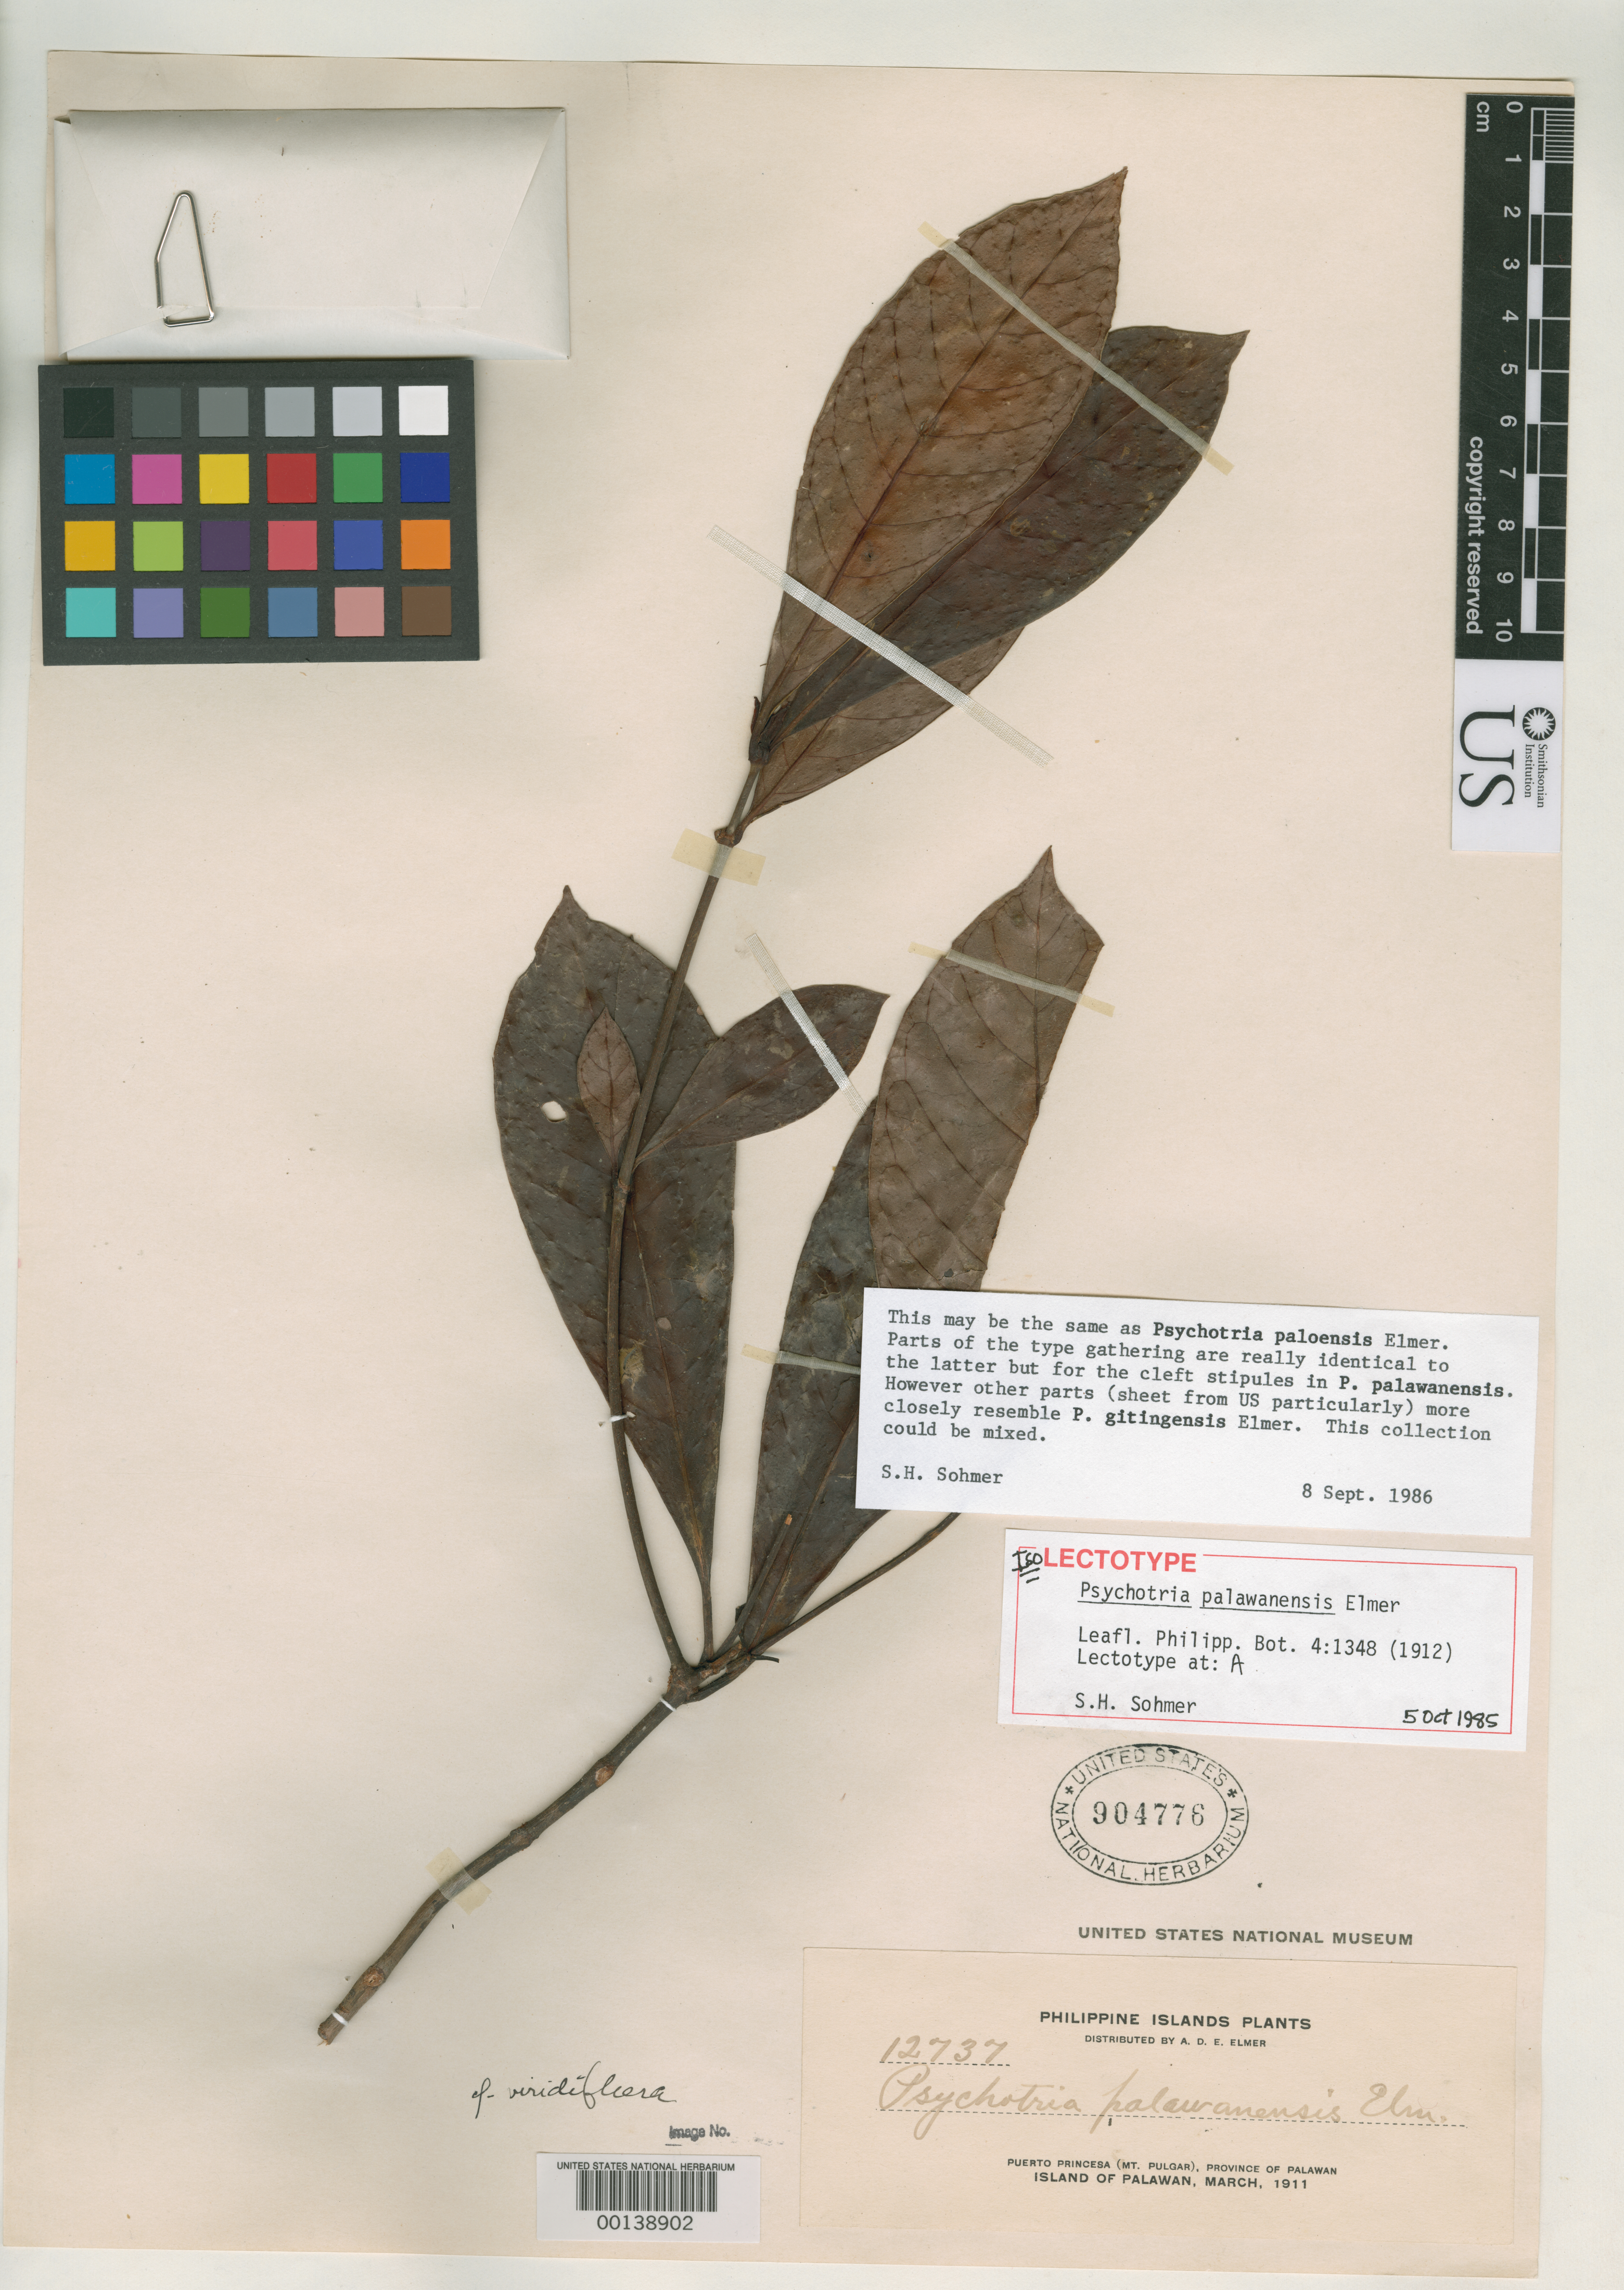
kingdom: Plantae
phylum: Tracheophyta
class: Magnoliopsida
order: Gentianales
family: Rubiaceae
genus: Psychotria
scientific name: Psychotria palawanensis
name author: Elmer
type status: Isotype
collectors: A. D. E. Elmer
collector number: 12737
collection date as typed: Mar 1911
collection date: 1911-03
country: Philippines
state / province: Mimaropa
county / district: Palawan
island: Palawan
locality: Puerto Princesa (Mt. Pulgar).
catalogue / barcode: US 904776